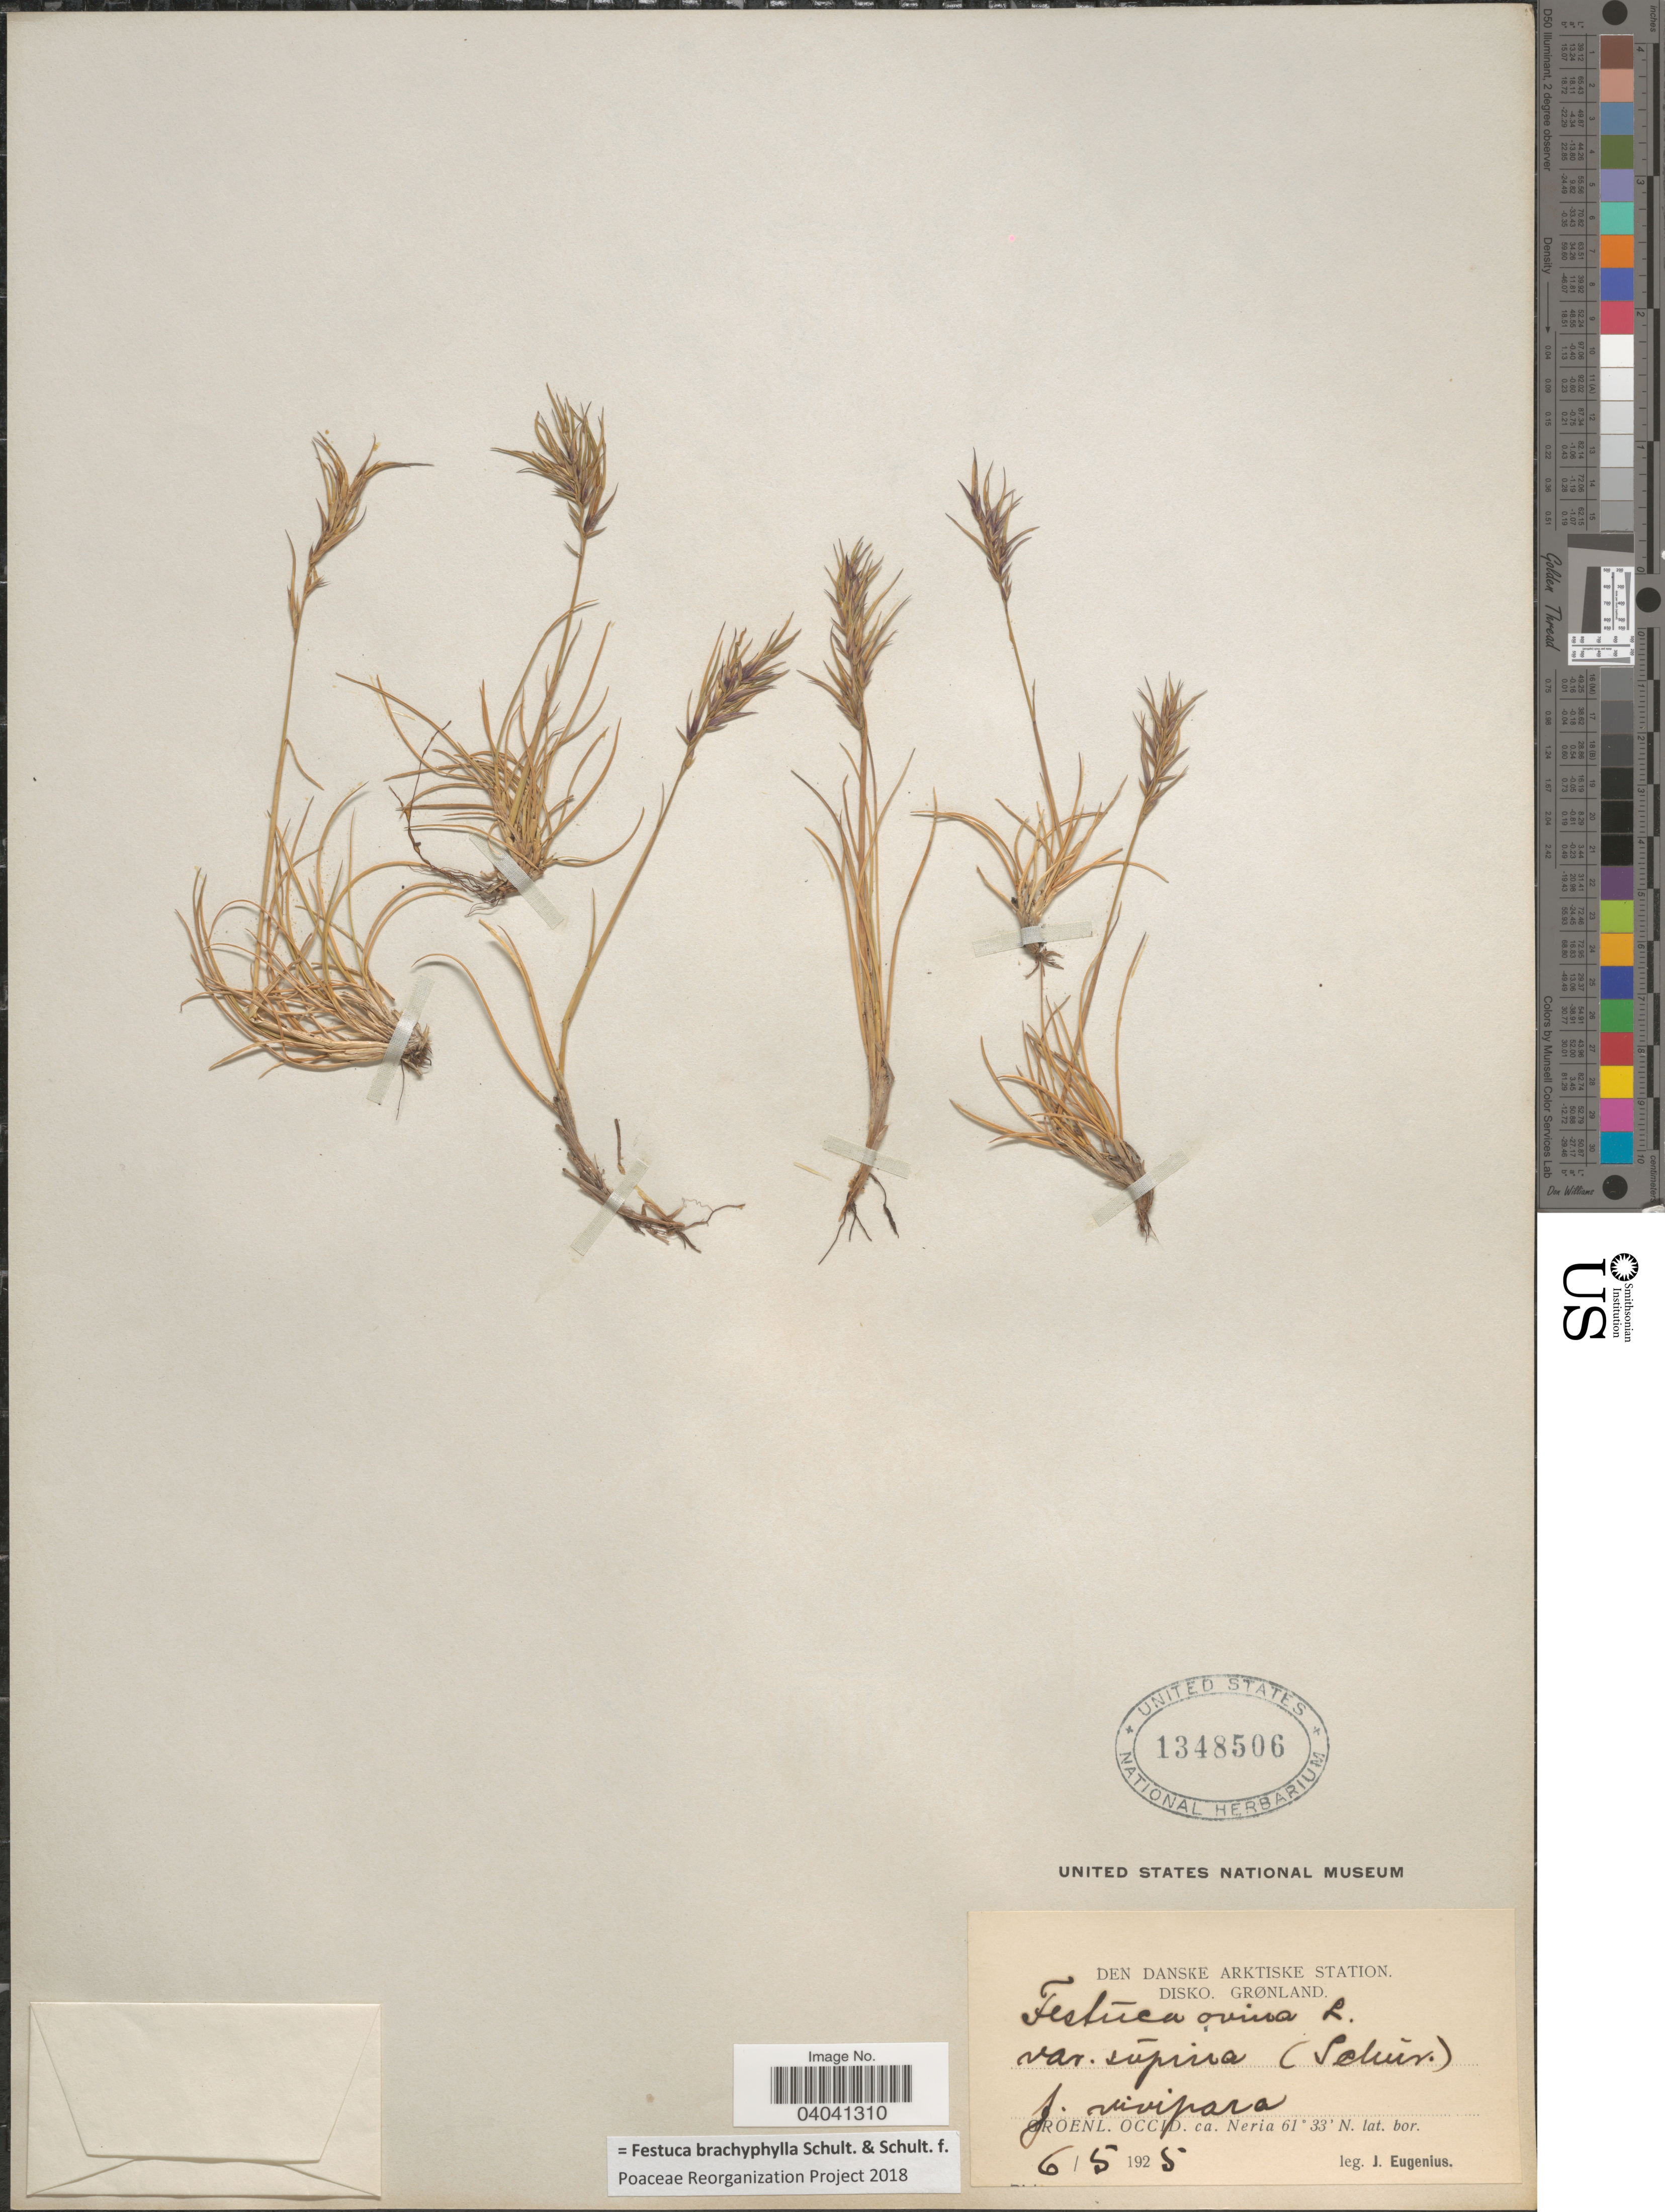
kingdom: Plantae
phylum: Tracheophyta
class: Liliopsida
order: Poales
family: Poaceae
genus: Festuca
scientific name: Festuca brachyphylla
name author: Schult. & Schult. f.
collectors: J. Eugenius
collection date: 1925-05-06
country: Greenland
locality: Den Danske Arktiske Station. Disko, Grønland. Groenl. Occid. ca. Neria.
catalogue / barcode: US 1348506